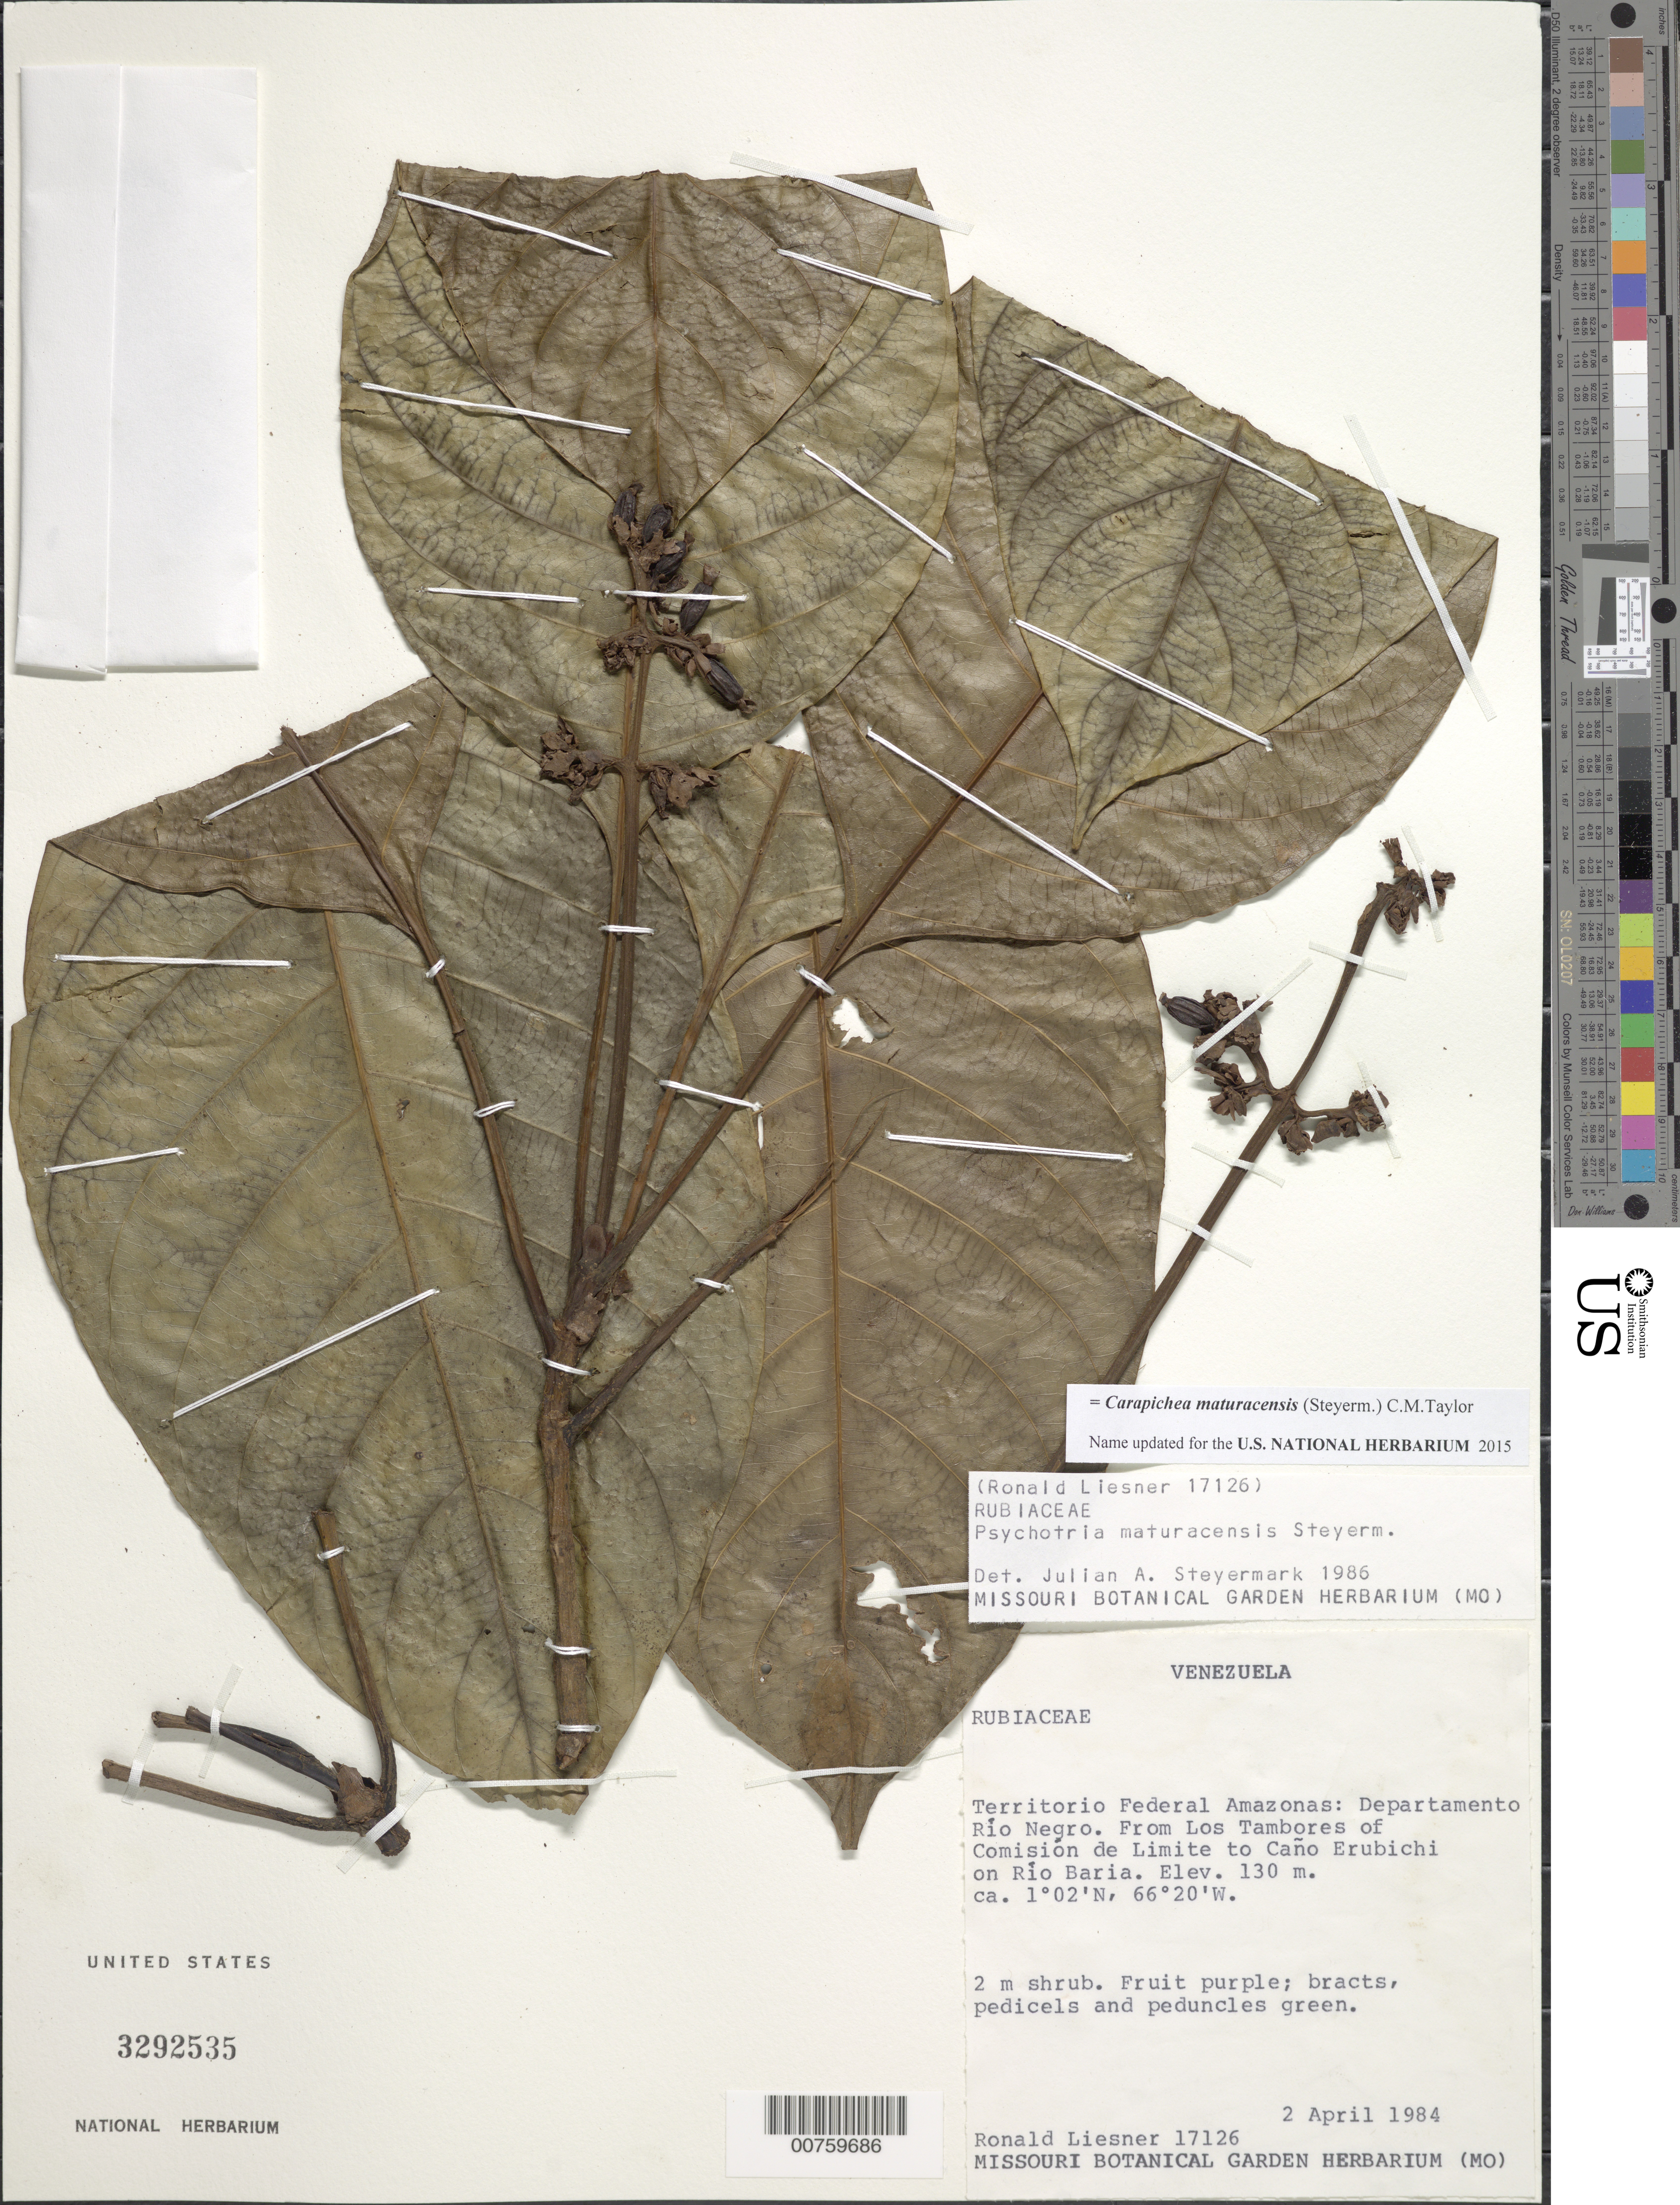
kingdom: Plantae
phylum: Tracheophyta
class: Magnoliopsida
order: Gentianales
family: Rubiaceae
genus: Psychotria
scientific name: Psychotria maturacensis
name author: Steyerm.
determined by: Steyermark, Julian A., (VEN)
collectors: R. L. Liesner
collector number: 17126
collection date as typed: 2-Apr-84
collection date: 1984-04-02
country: Venezuela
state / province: Amazonas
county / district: Río Negro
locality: Los Tambores of Comision de Limite to Caño Erubichi on Río Baria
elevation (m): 130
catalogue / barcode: US 3292535